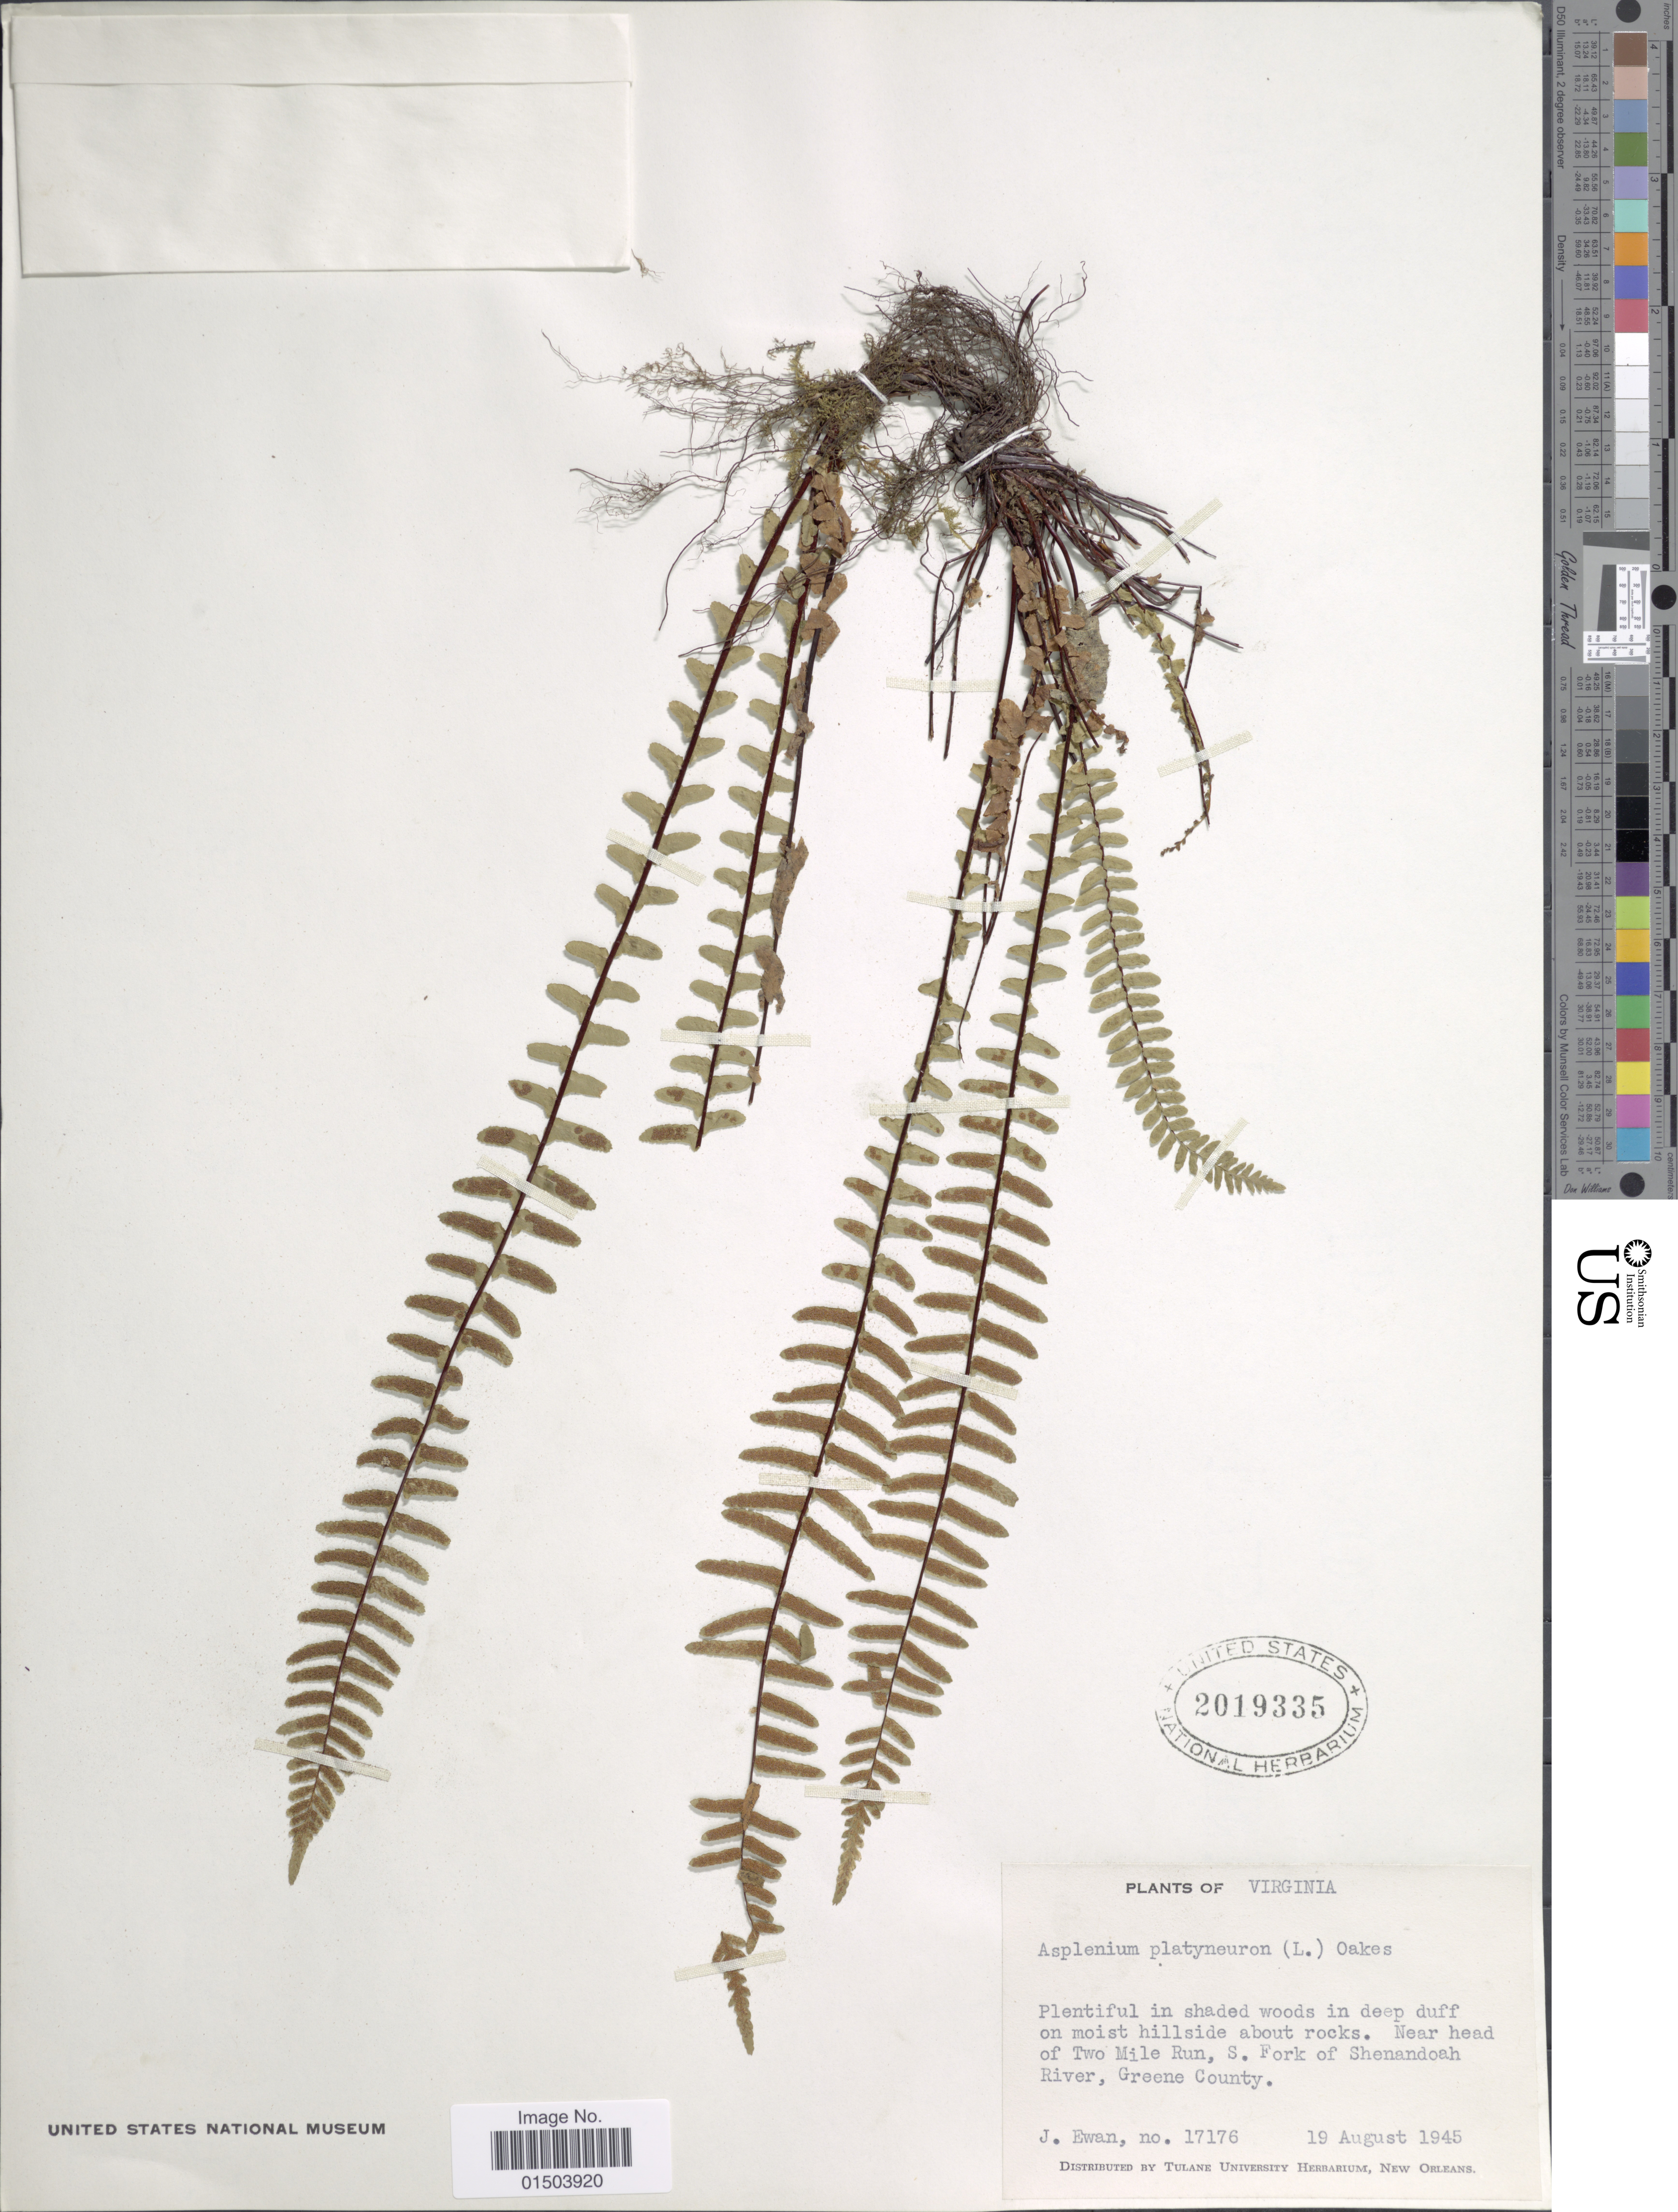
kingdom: Plantae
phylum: Tracheophyta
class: Polypodiopsida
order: Polypodiales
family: Aspleniaceae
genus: Asplenium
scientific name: Asplenium platyneuron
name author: (L.) Britton, Stearns & Poggenb.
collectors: J. A. Ewan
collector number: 17176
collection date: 1945-08-19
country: United States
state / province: Virginia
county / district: Greene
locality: Near head of Two Mile Run, S. Fork of Shenandoah River, Greene County.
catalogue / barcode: US 2019335